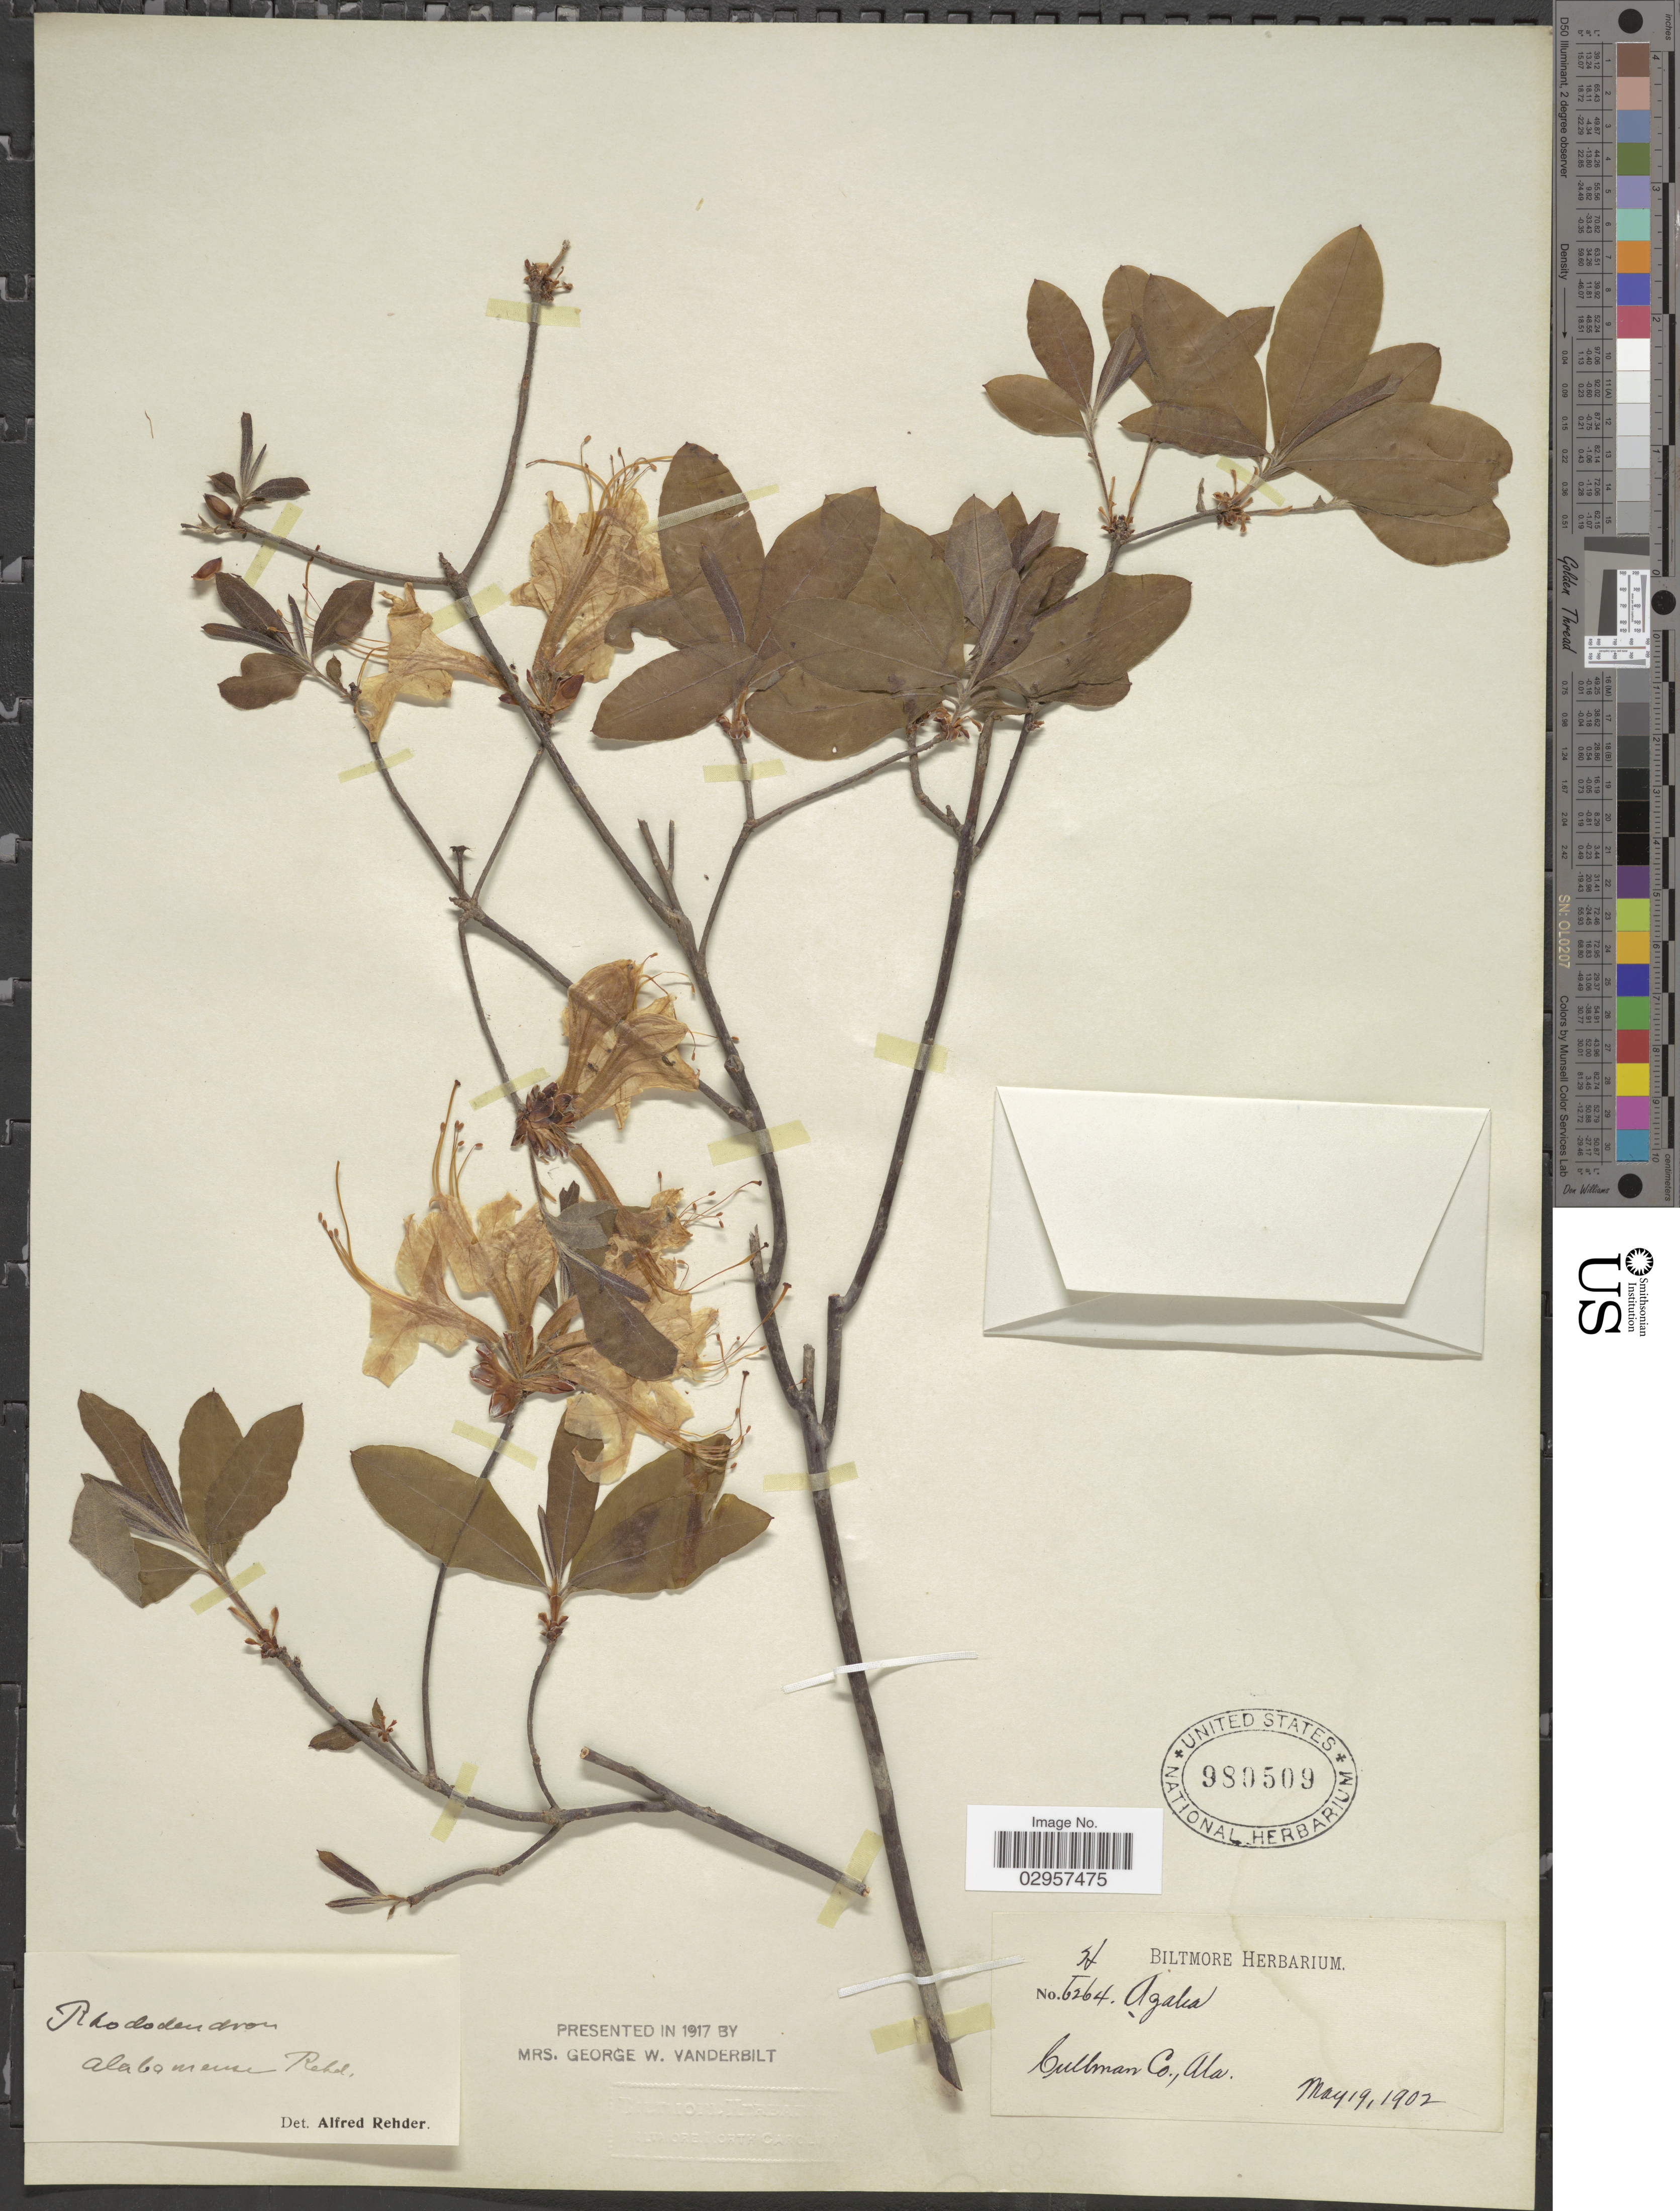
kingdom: Plantae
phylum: Tracheophyta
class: Magnoliopsida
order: Ericales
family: Ericaceae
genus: Rhododendron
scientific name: Rhododendron alabamense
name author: Rehder in E.H. Wilson & Rehder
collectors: ex herb. Biltmore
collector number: H/6264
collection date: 1902-05-19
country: United States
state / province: Alabama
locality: Cullman Co.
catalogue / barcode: US 980509